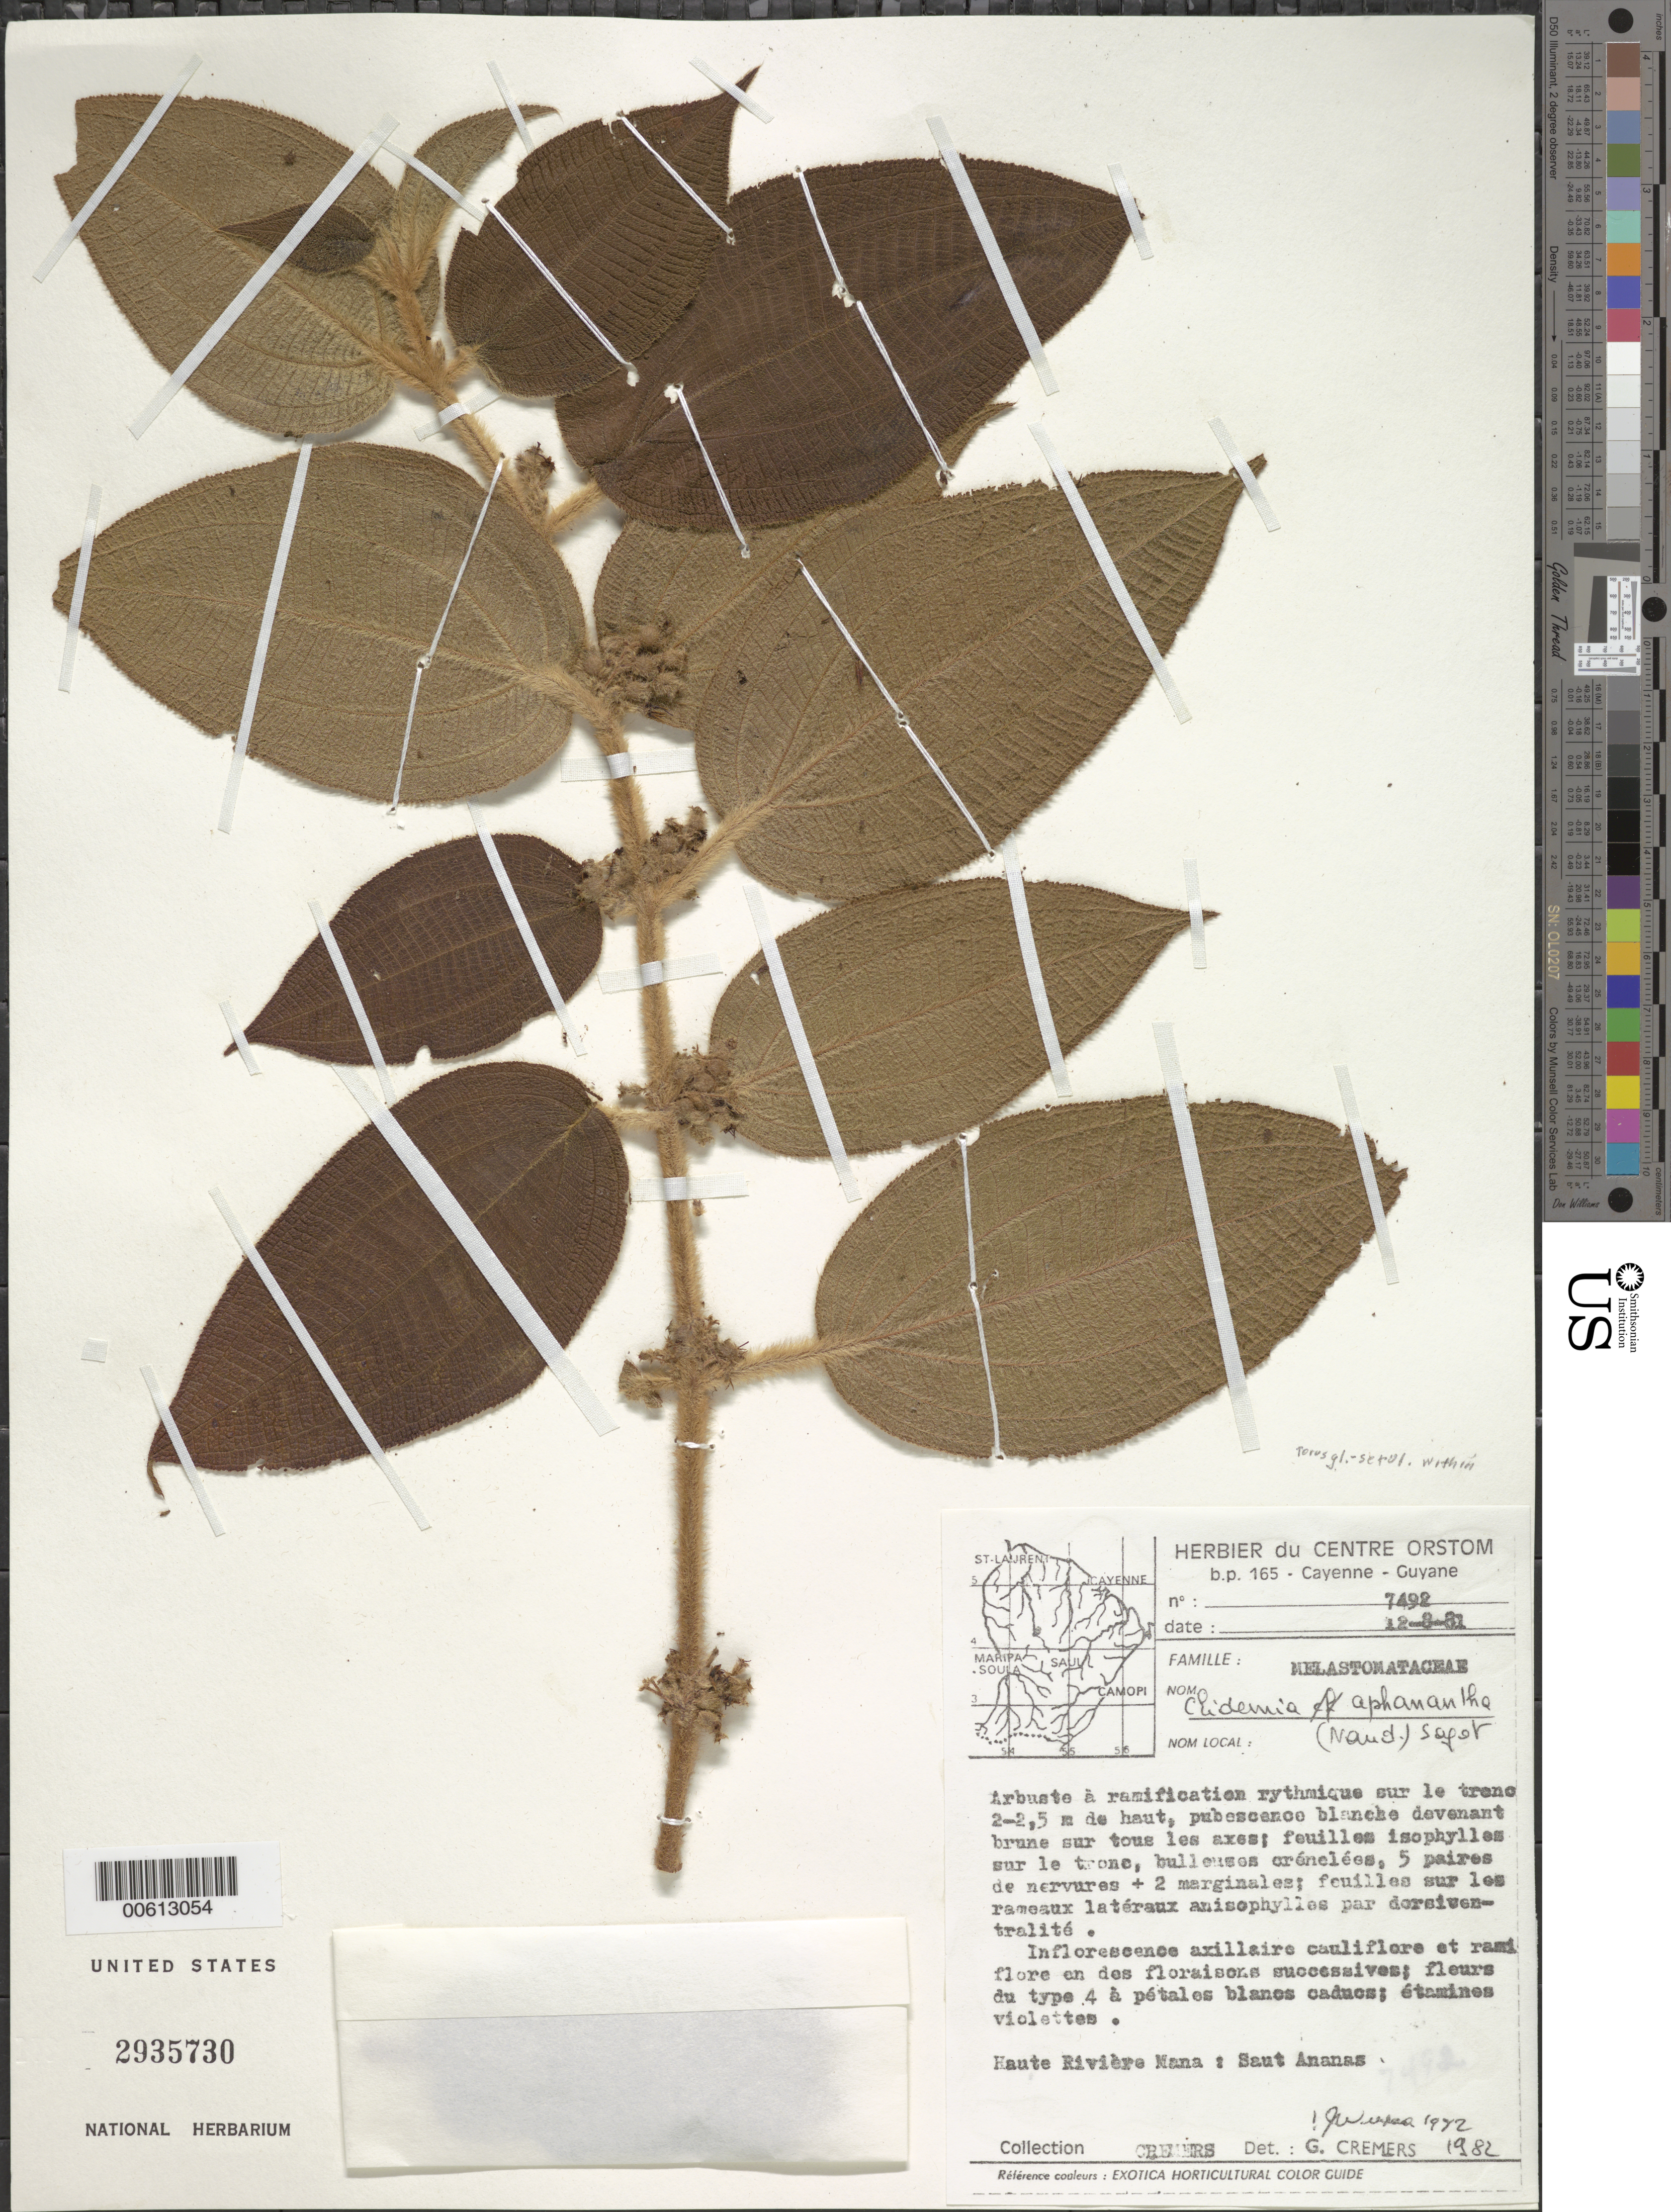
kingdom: Plantae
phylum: Tracheophyta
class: Magnoliopsida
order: Myrtales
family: Melastomataceae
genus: Clidemia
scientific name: Clidemia aphanantha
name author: (Naudin) Sagot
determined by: Wurdack, John J., (US), US (UNITED STATES)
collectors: G. Cremers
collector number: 7492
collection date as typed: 12-Aug-81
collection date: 1981-08-12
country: French Guiana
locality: Saut Ananas - Bassin de la Mana - Haute Riv. Mana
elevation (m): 280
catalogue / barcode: US 2935730